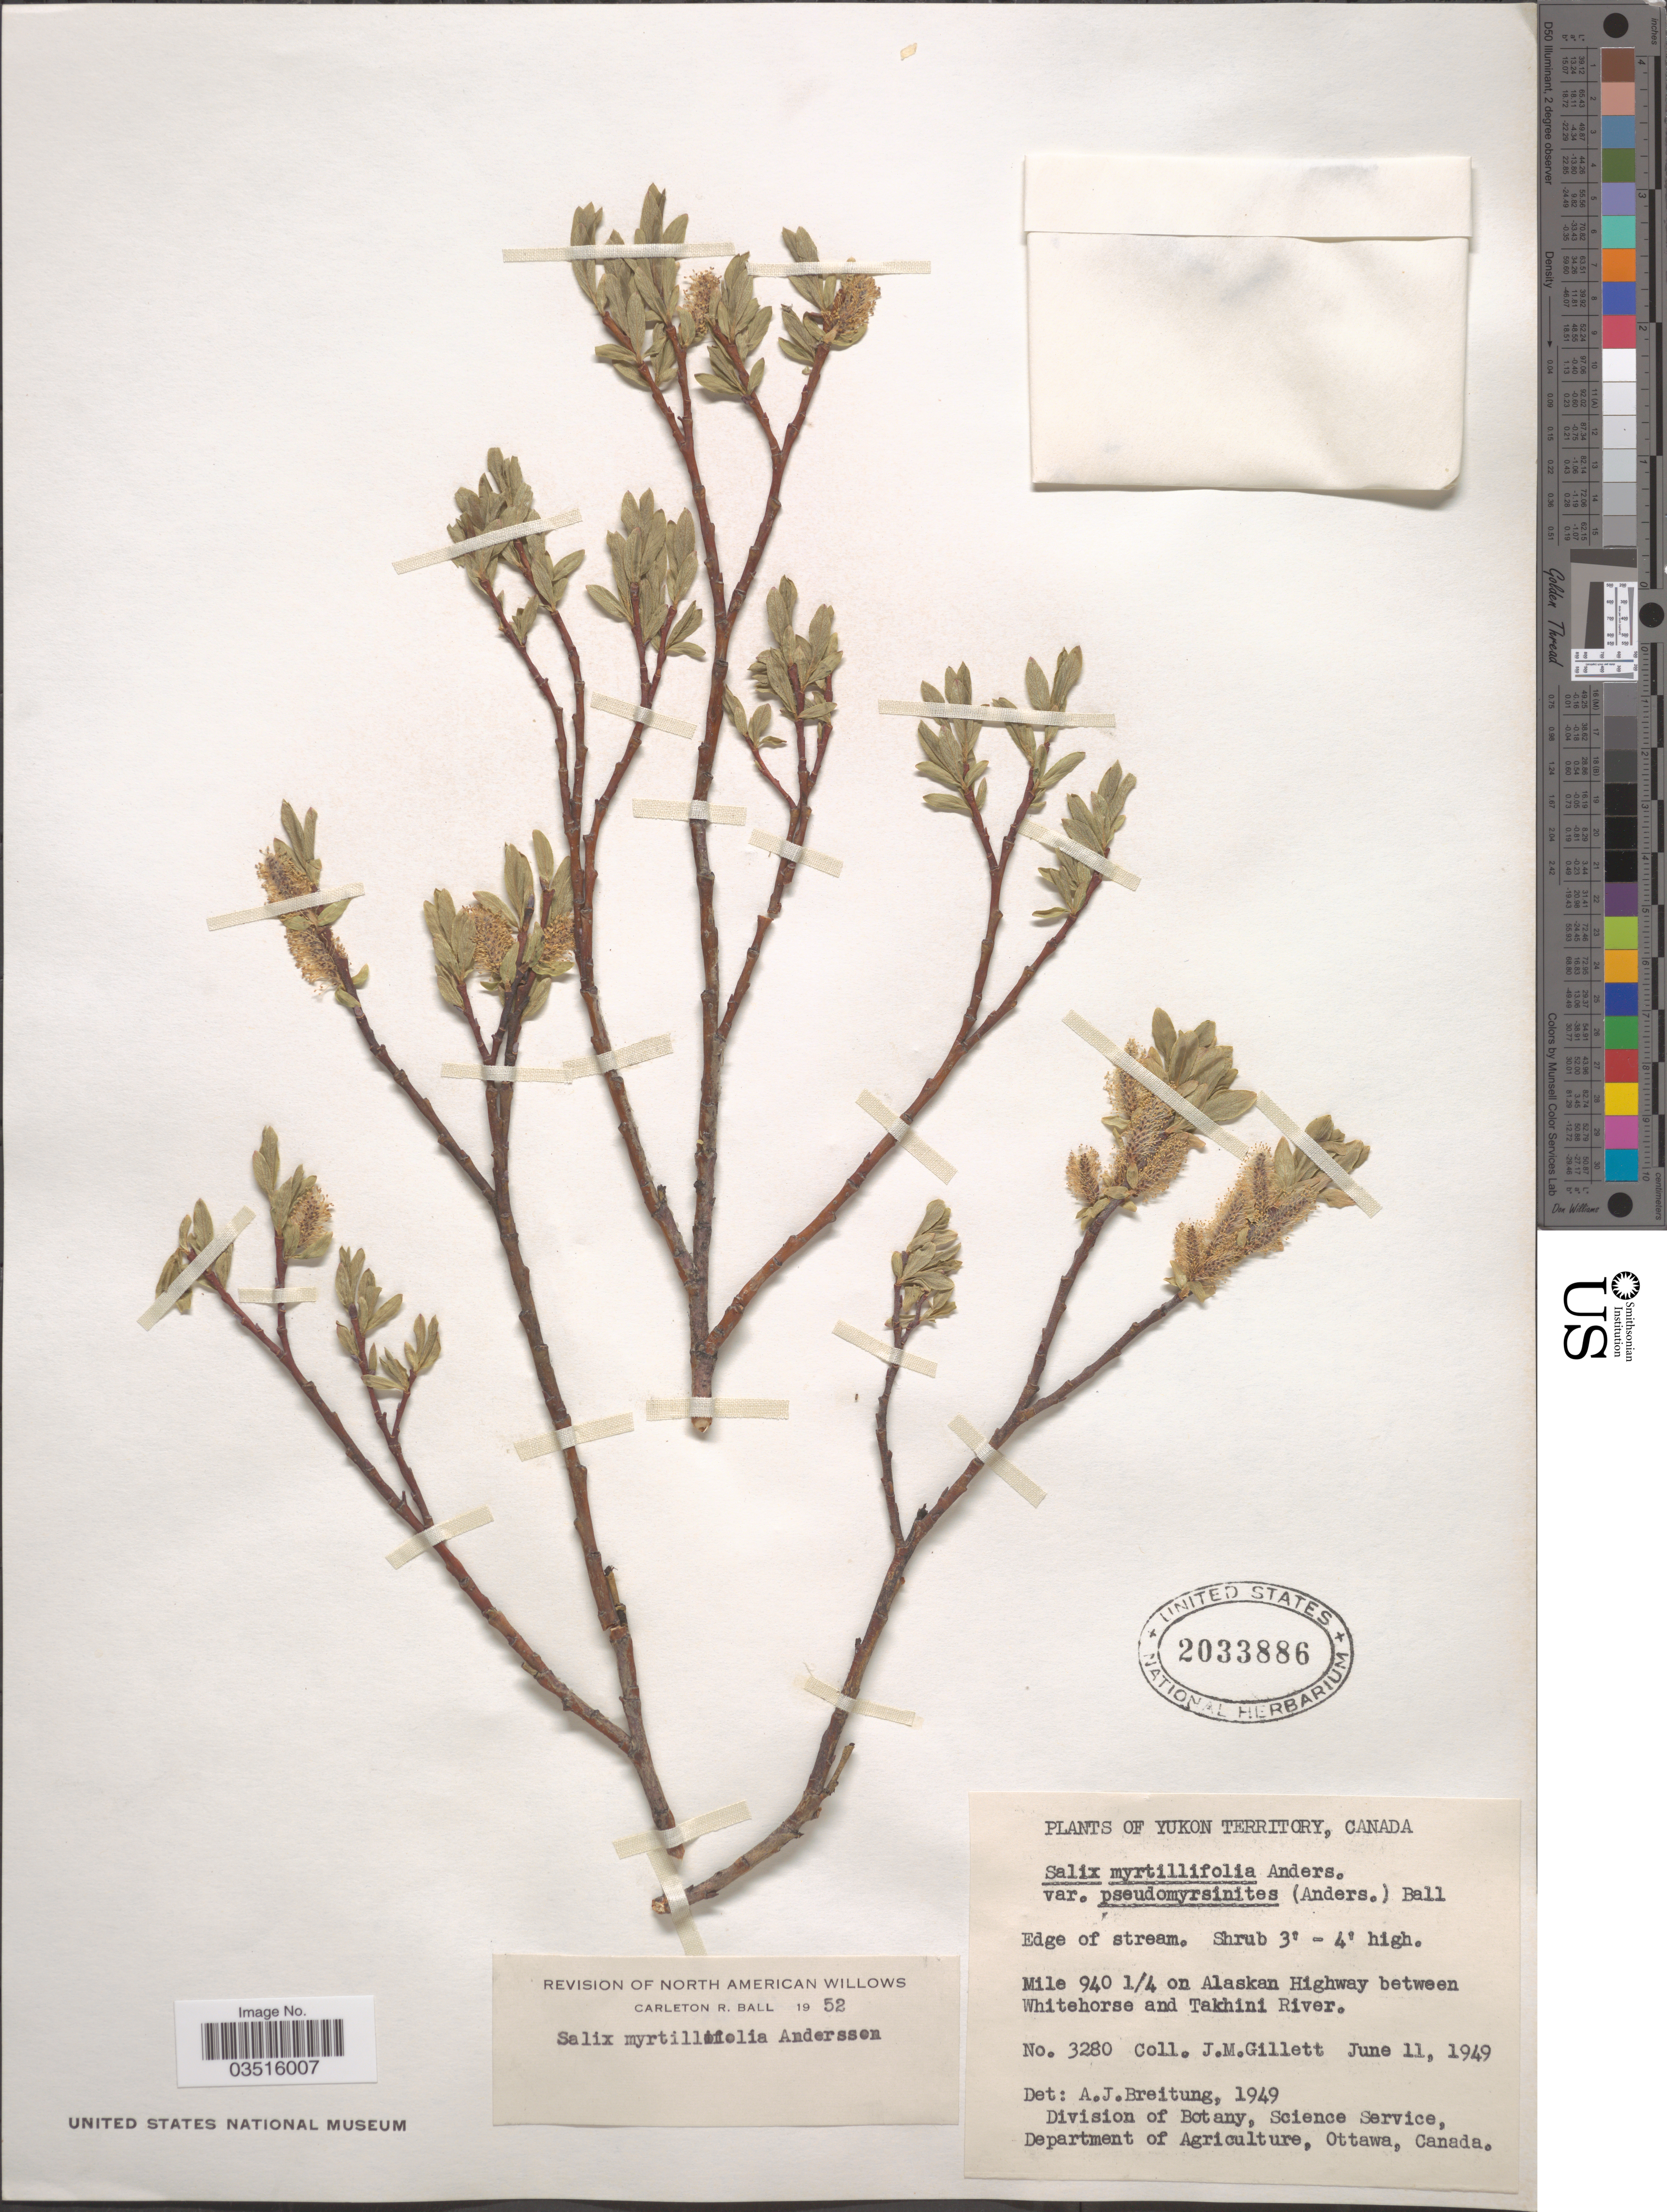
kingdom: Plantae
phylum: Tracheophyta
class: Magnoliopsida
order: Malpighiales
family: Salicaceae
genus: Salix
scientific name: Salix myrtillifolia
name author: Andersson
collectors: J. M. Gillett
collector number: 3280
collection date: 1949-06-11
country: Canada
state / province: Yukon Territory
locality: Mile 940 ¼ on Alaskan Highway between Whitehorse and Takhini River.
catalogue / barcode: US 2033886